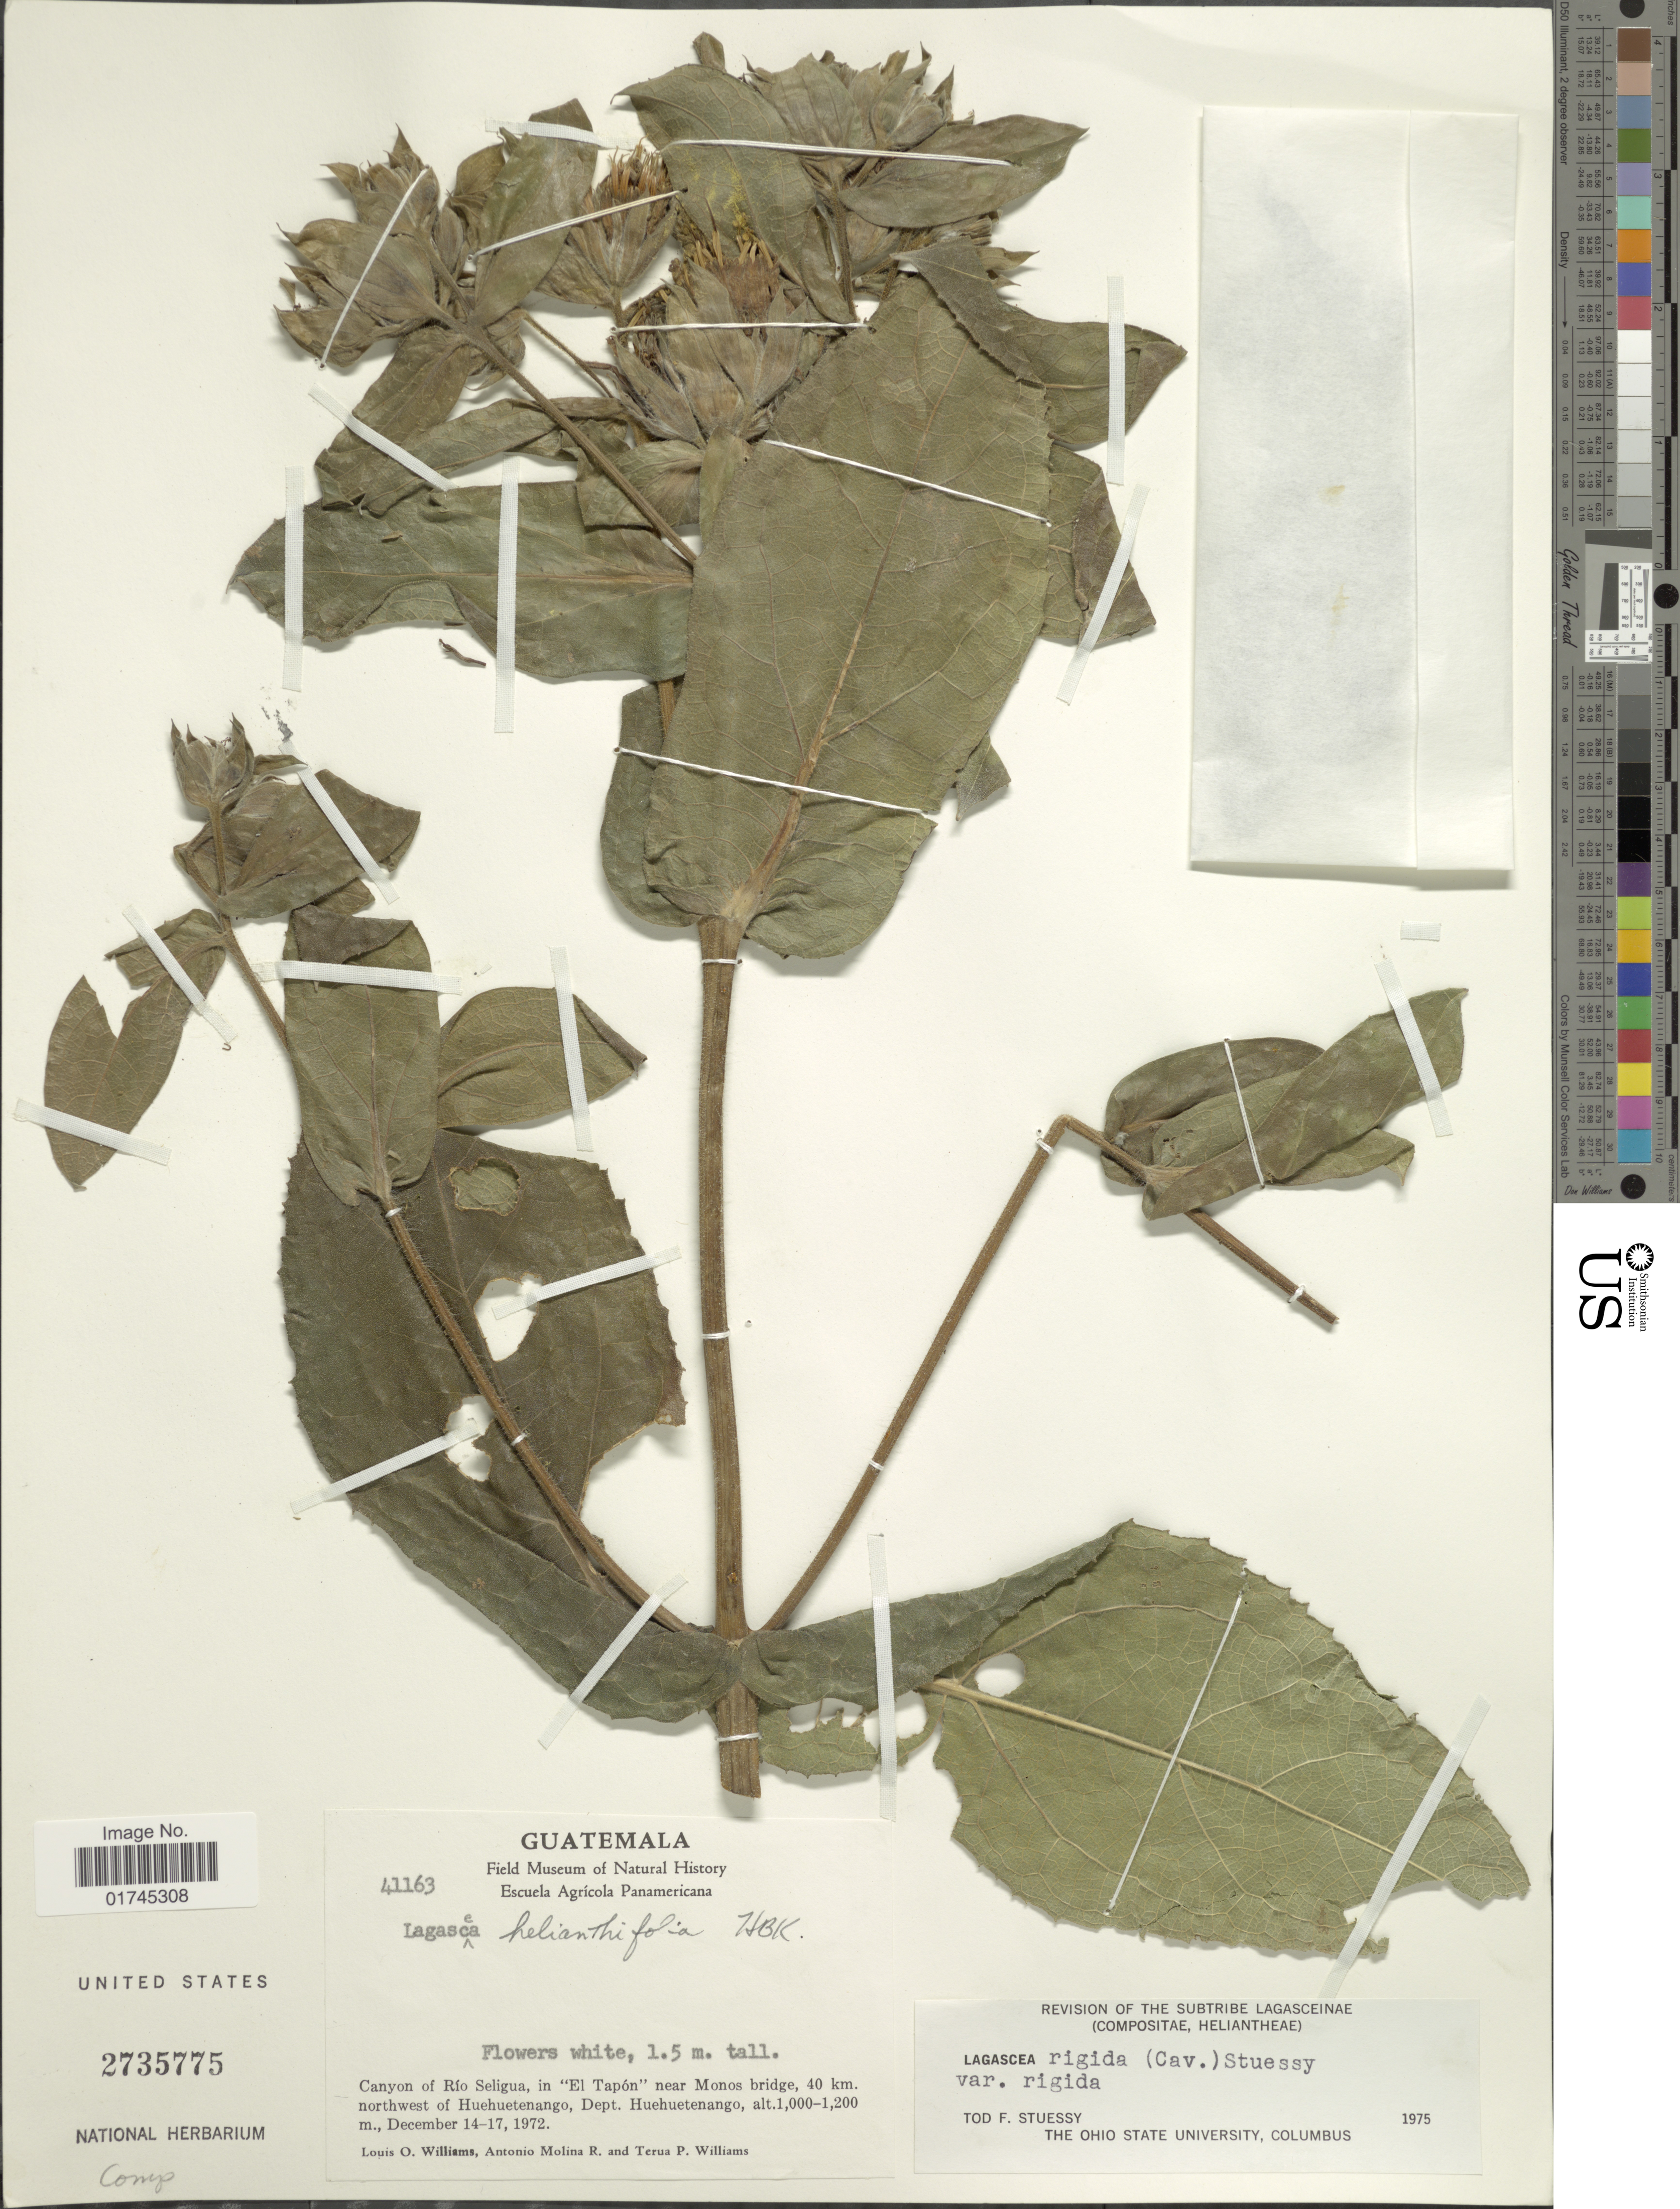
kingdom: Plantae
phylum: Tracheophyta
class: Magnoliopsida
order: Asterales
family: Asteraceae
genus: Lagascea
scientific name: Lagascea helianthifolia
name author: Kunth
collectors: L. O. Williams, A. Molina R. & T. P. Williams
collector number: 41163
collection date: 1972-12-14/1972-12-17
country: Guatemala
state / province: Huehuetenango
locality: Canyon of Rio Seligua, in "El Tapon"near Monos bridge northwest of Huehuetenango.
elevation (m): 1000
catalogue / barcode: US 2735775